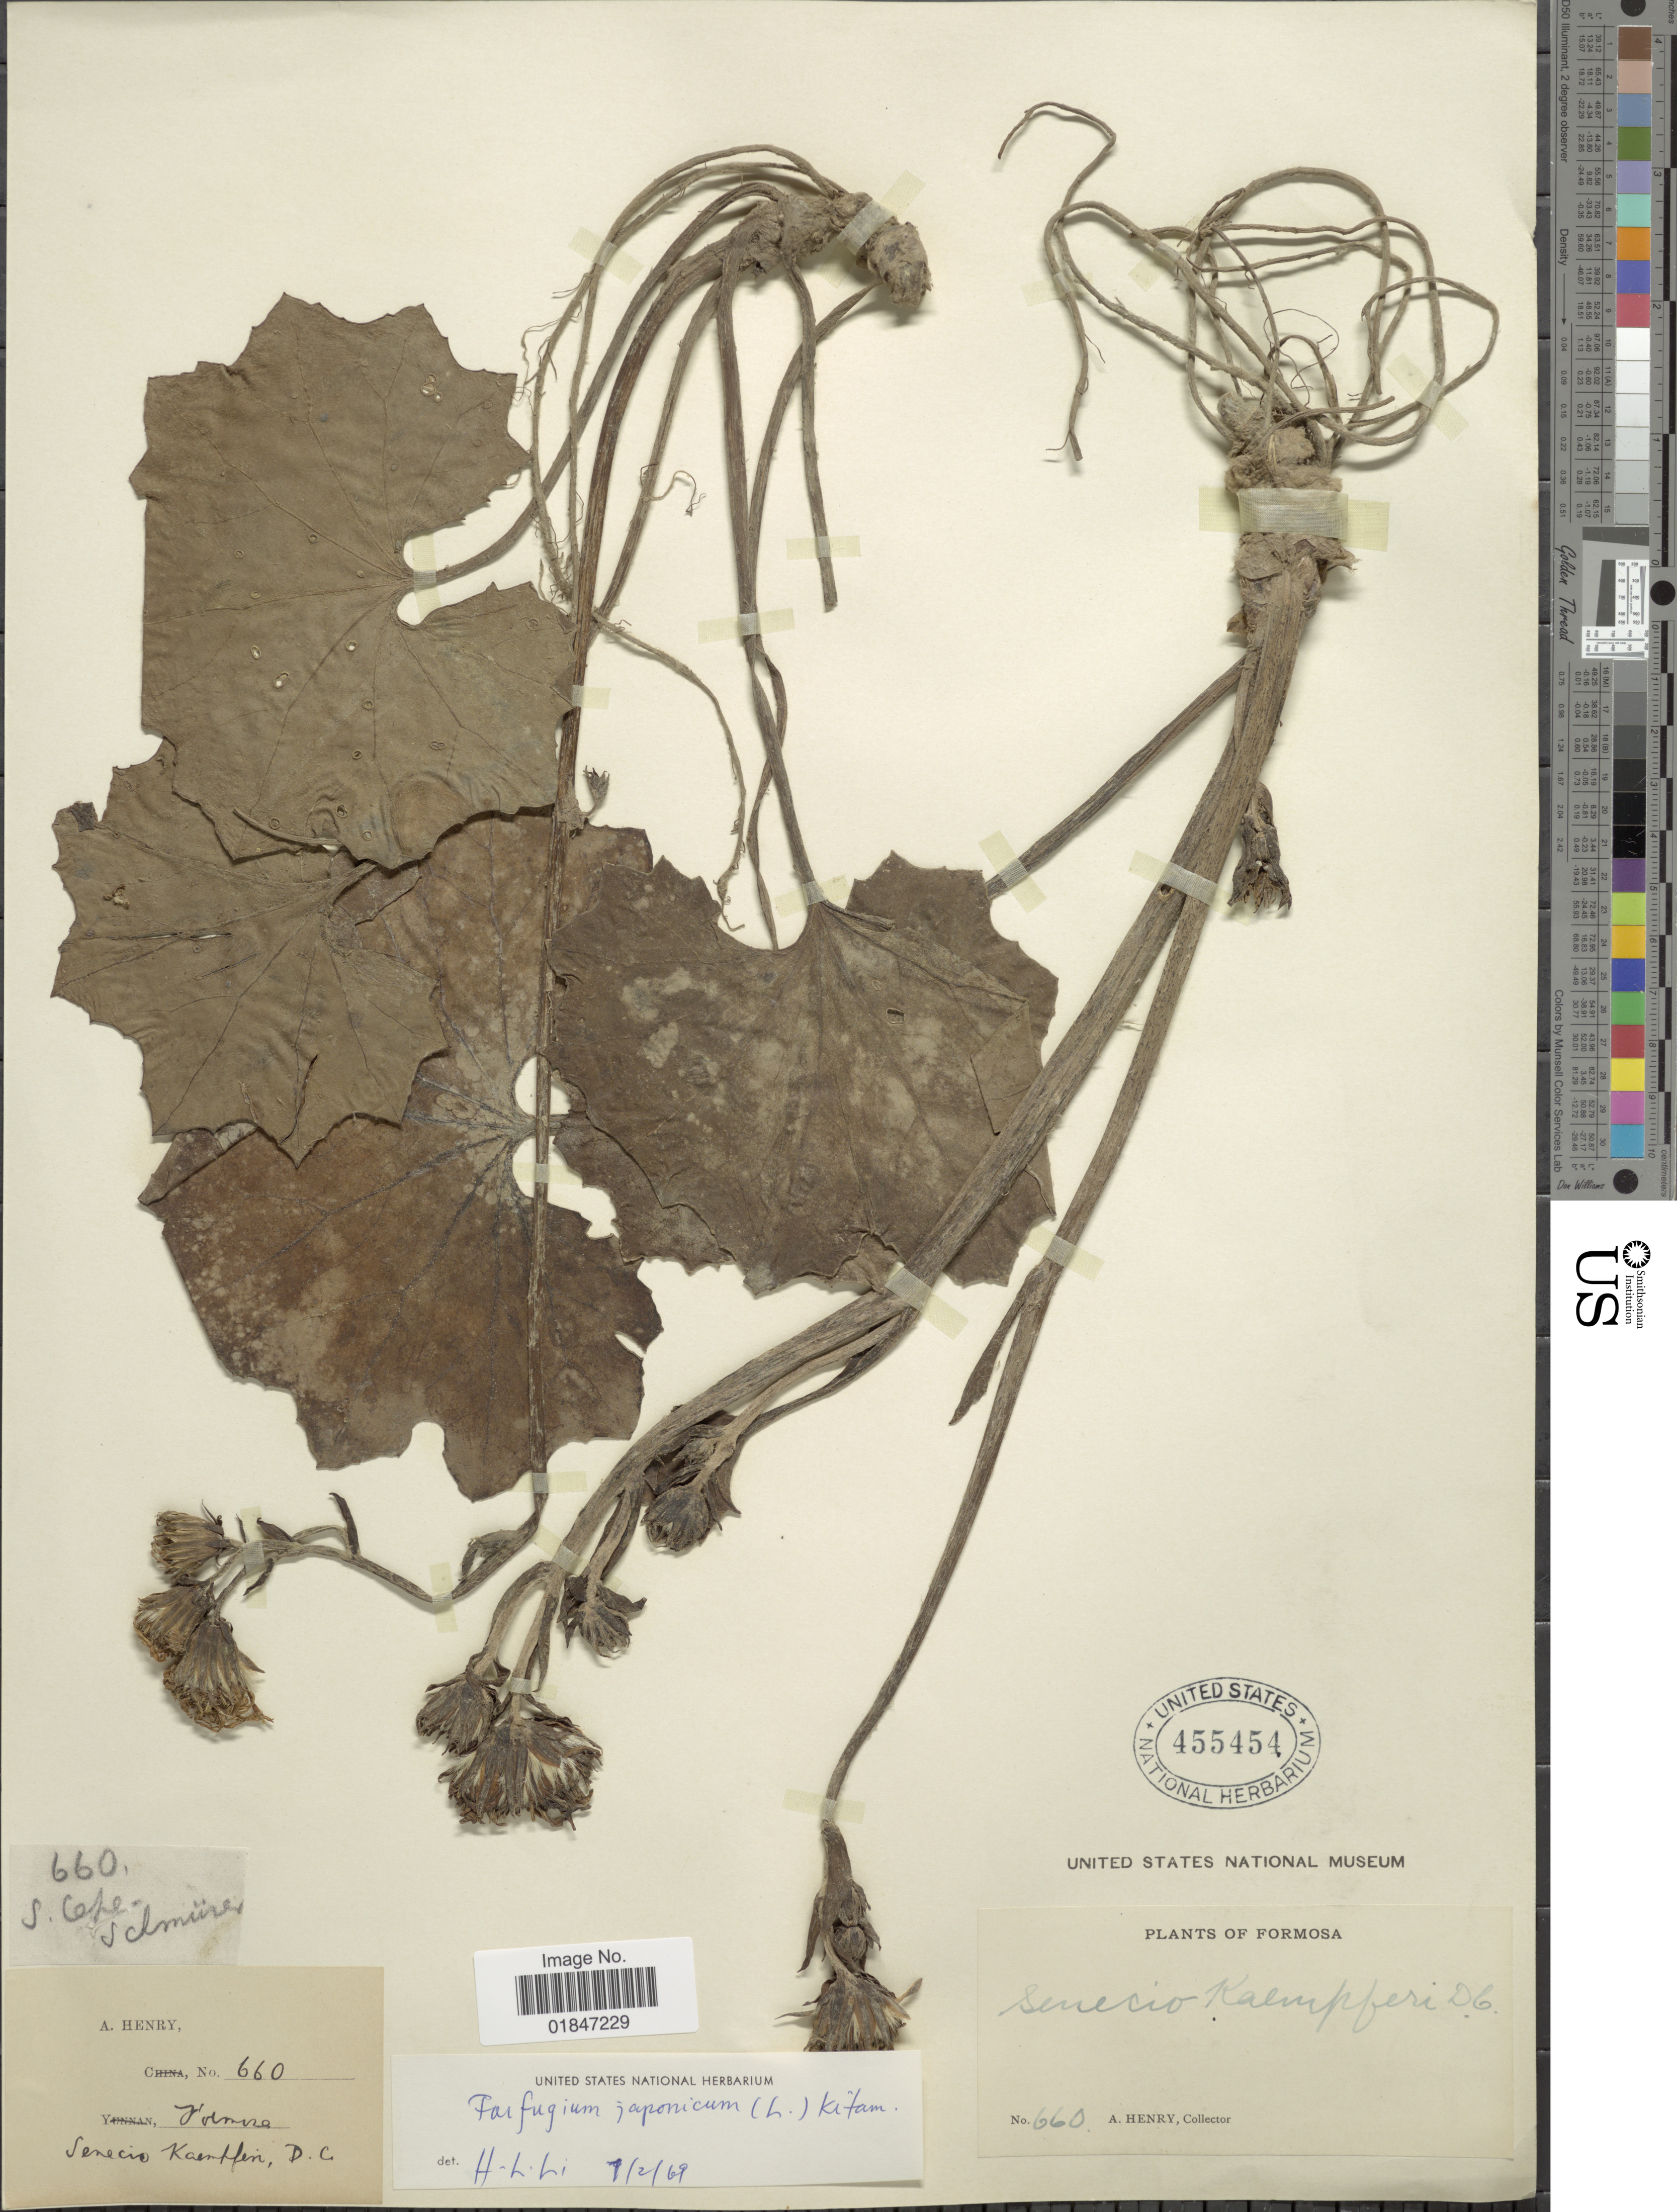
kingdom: Plantae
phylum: Tracheophyta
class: Magnoliopsida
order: Asterales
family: Asteraceae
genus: Farfugium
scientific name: Farfugium japonicum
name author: (L.) Kitam.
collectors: A. Henry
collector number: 660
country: Taiwan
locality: Formosa.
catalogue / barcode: US 455454